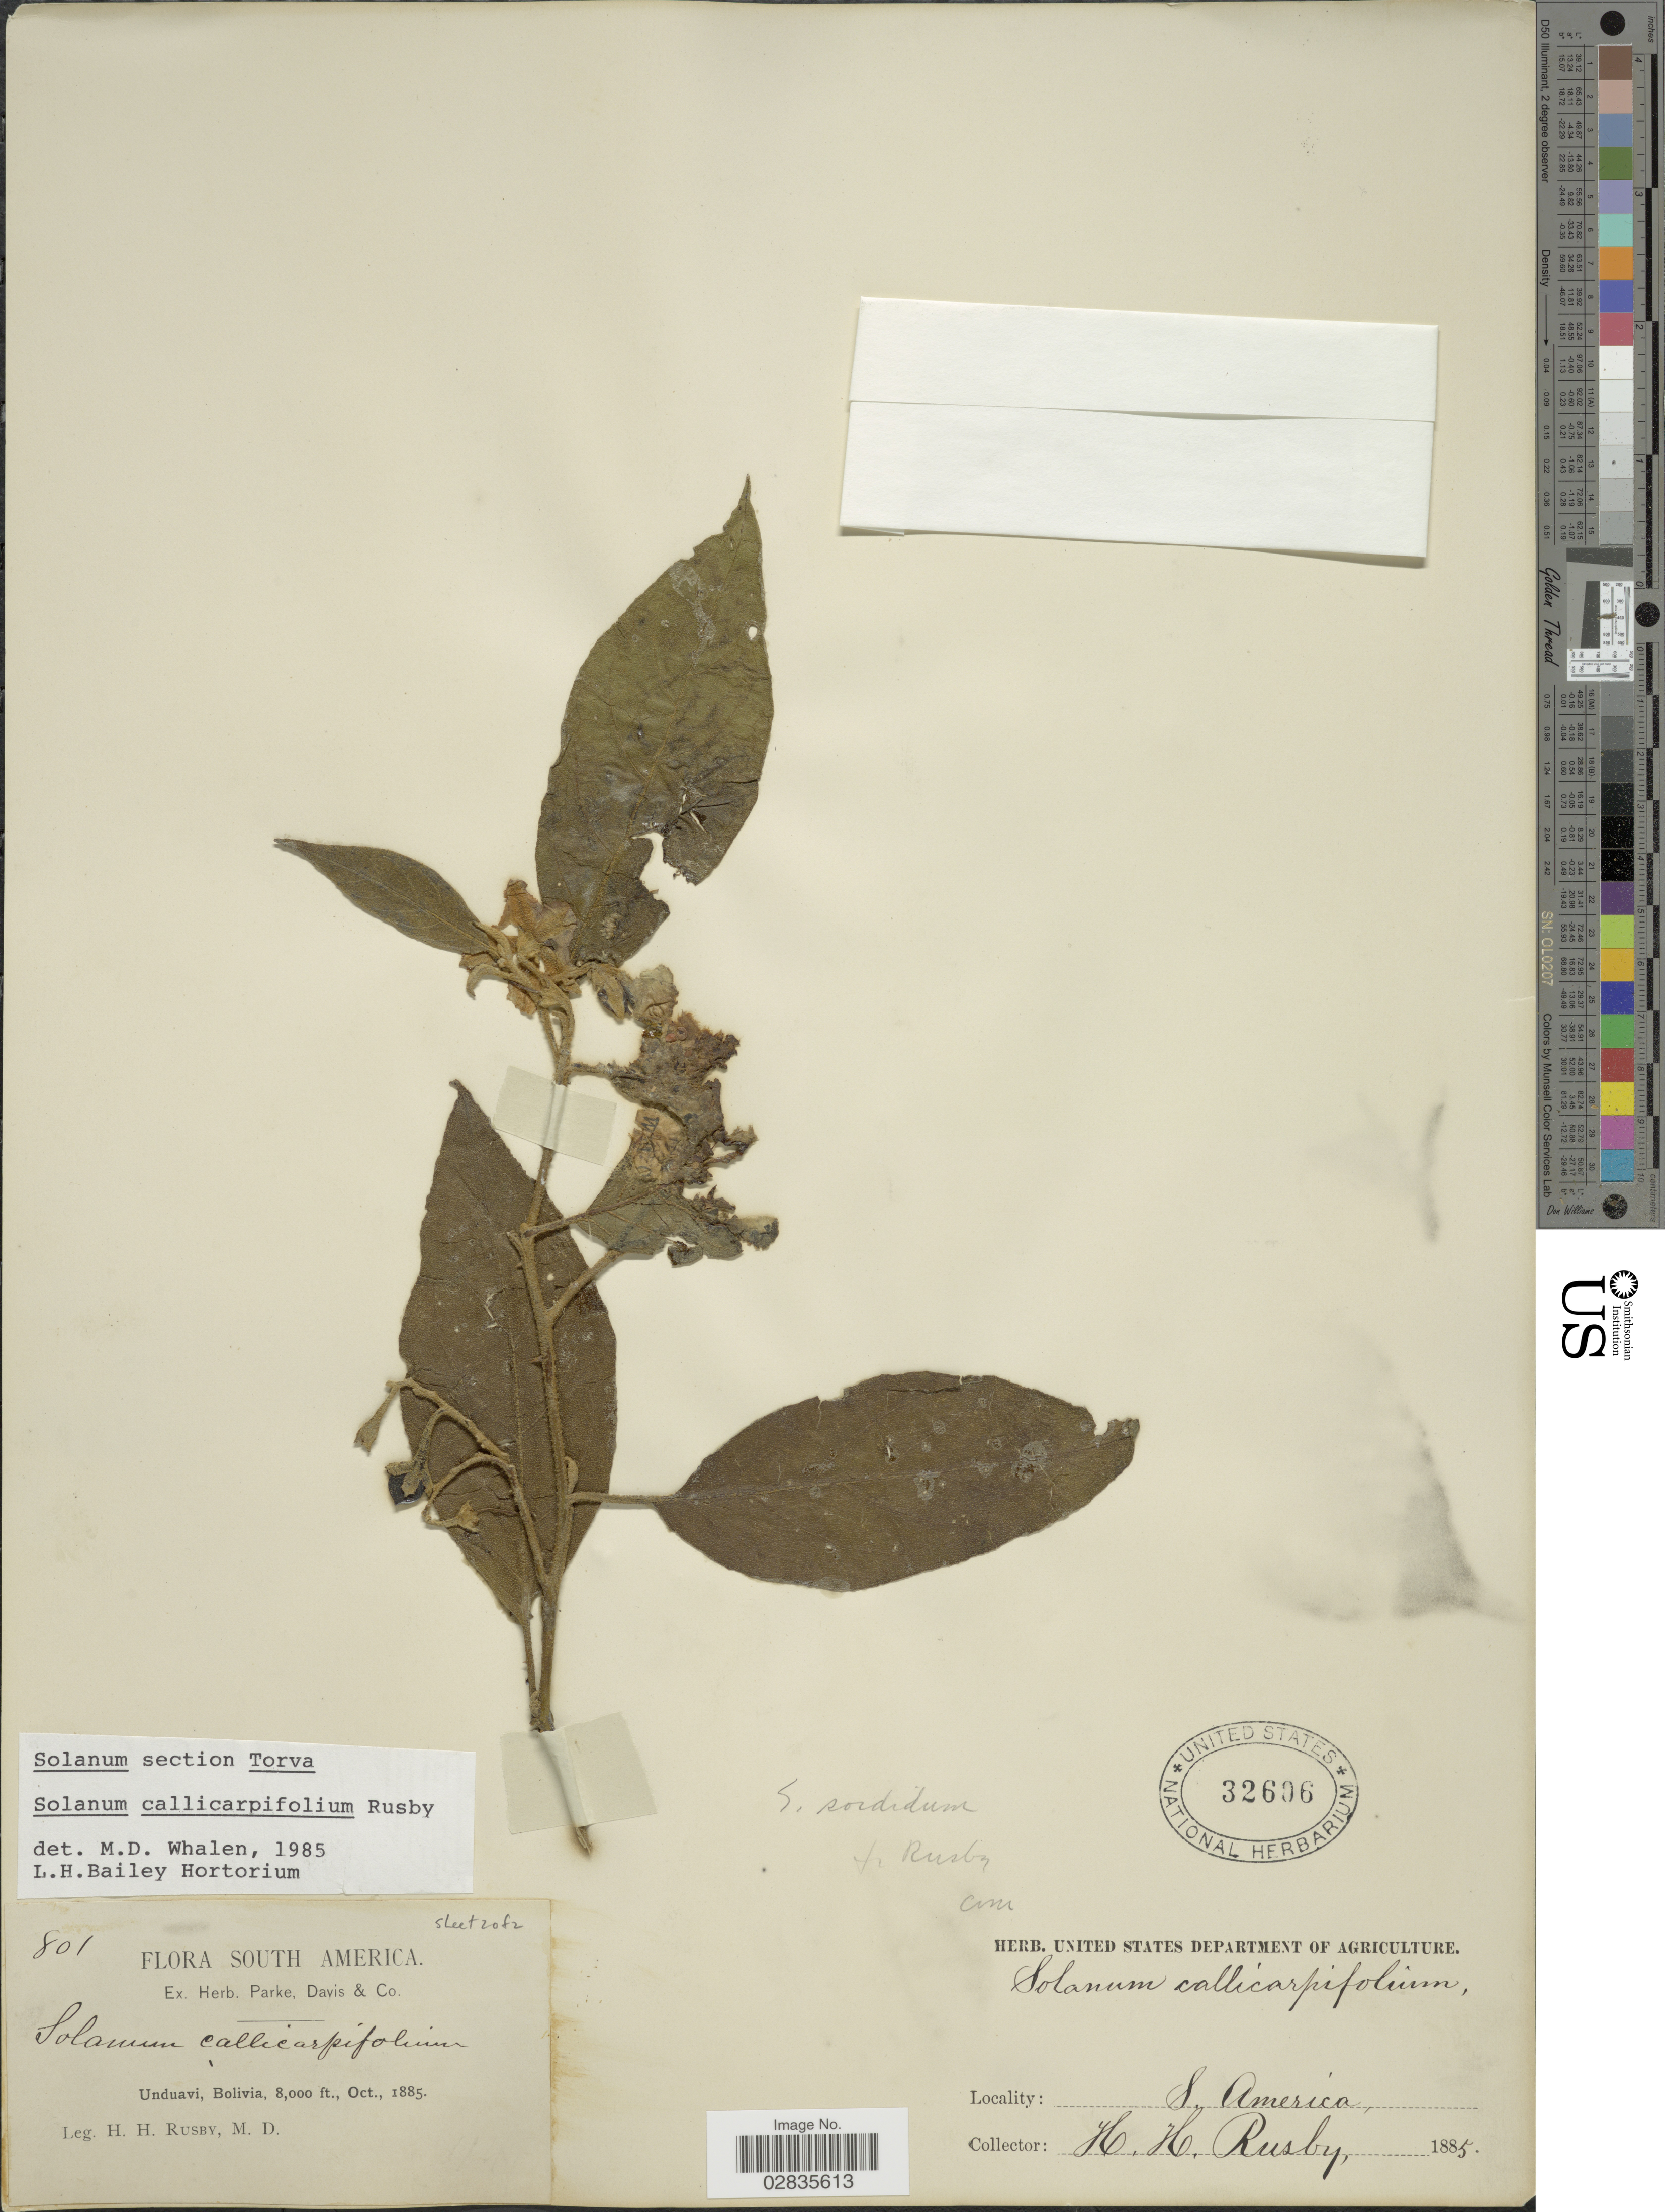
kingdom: Plantae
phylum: Tracheophyta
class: Magnoliopsida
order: Solanales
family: Solanaceae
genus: Solanum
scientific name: Solanum callicarpifolium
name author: Kunth & Bouché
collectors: H. H. Rusby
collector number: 801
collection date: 1885-10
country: Bolivia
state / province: La Paz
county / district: Nor Yungas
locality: Unduavi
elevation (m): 2438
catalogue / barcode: US 32606